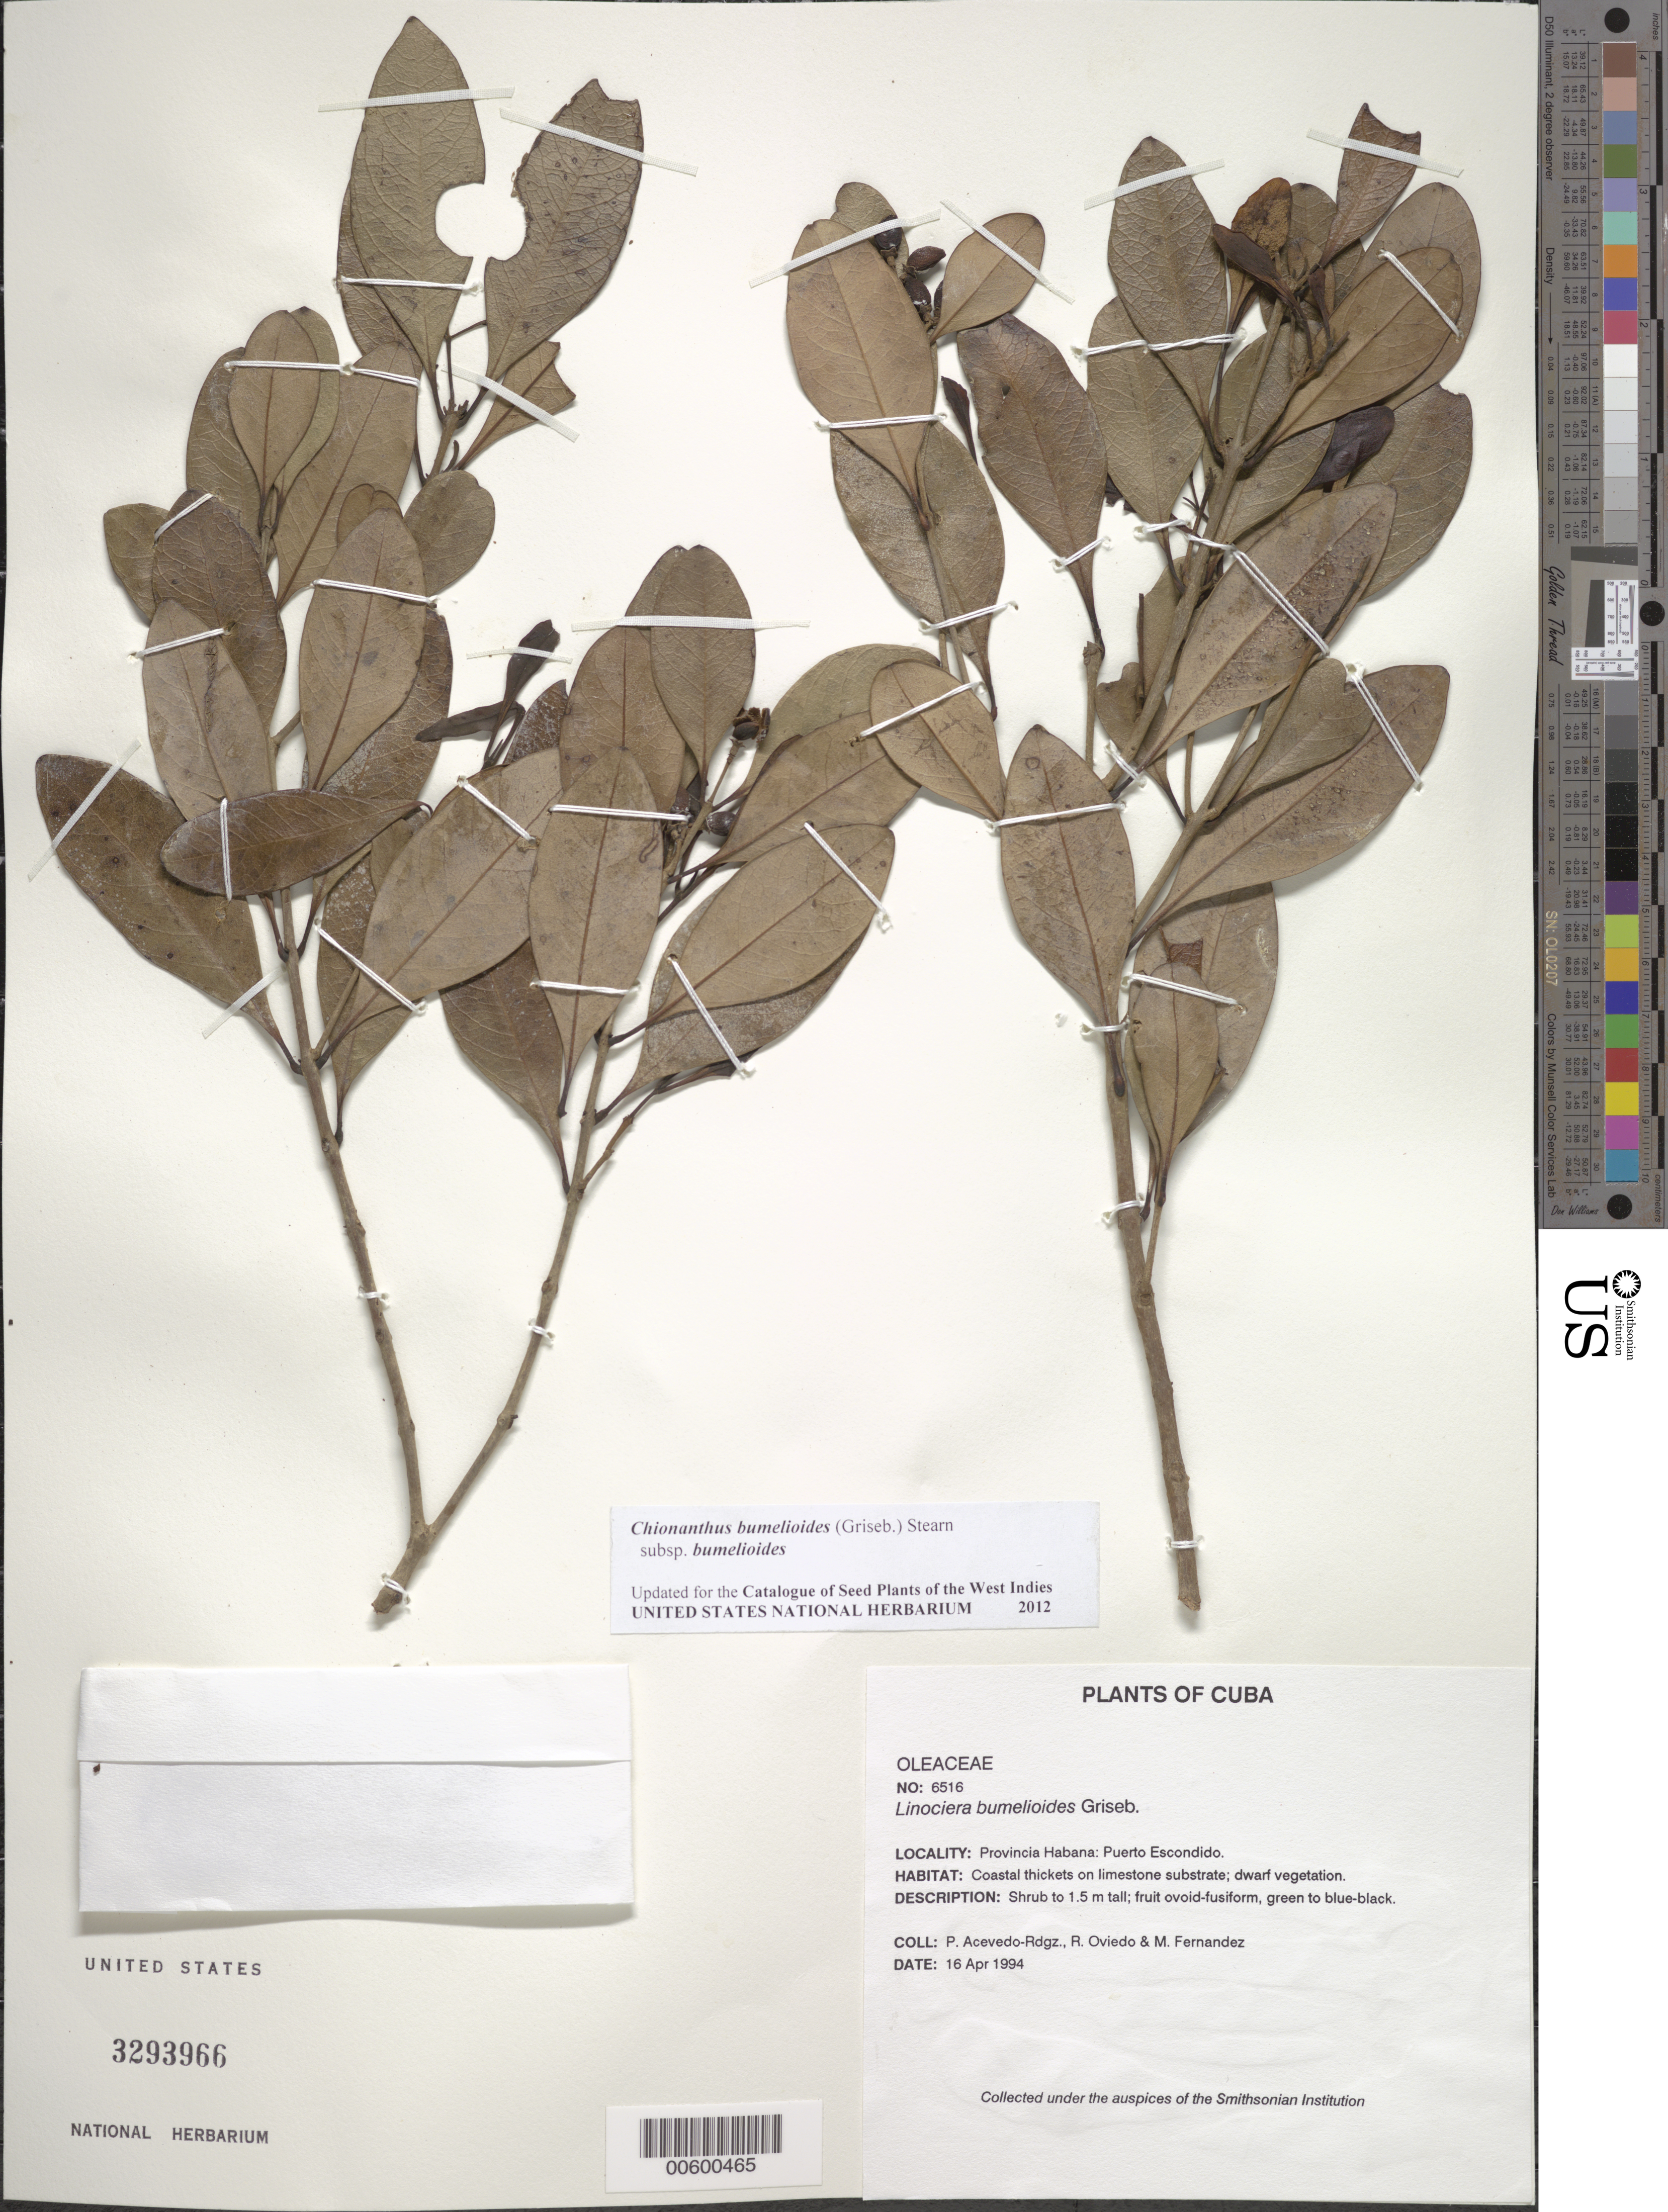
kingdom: Plantae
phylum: Tracheophyta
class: Magnoliopsida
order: Lamiales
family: Oleaceae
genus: Linociera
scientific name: Linociera bumelioides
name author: Griseb.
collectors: P. Acevedo-Rodr., R. Oviedo & M. Fernández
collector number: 6516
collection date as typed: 16 Apr 1994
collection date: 1994-04-16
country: Cuba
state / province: Mayabeque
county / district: Municipio de Santa Cruz del Norte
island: Cuba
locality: Puerto Escondido, ca 80 km E of Habana City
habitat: Coastal thickets on limestone substrate; dwarf vegetation.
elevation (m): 10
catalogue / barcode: US 3293966